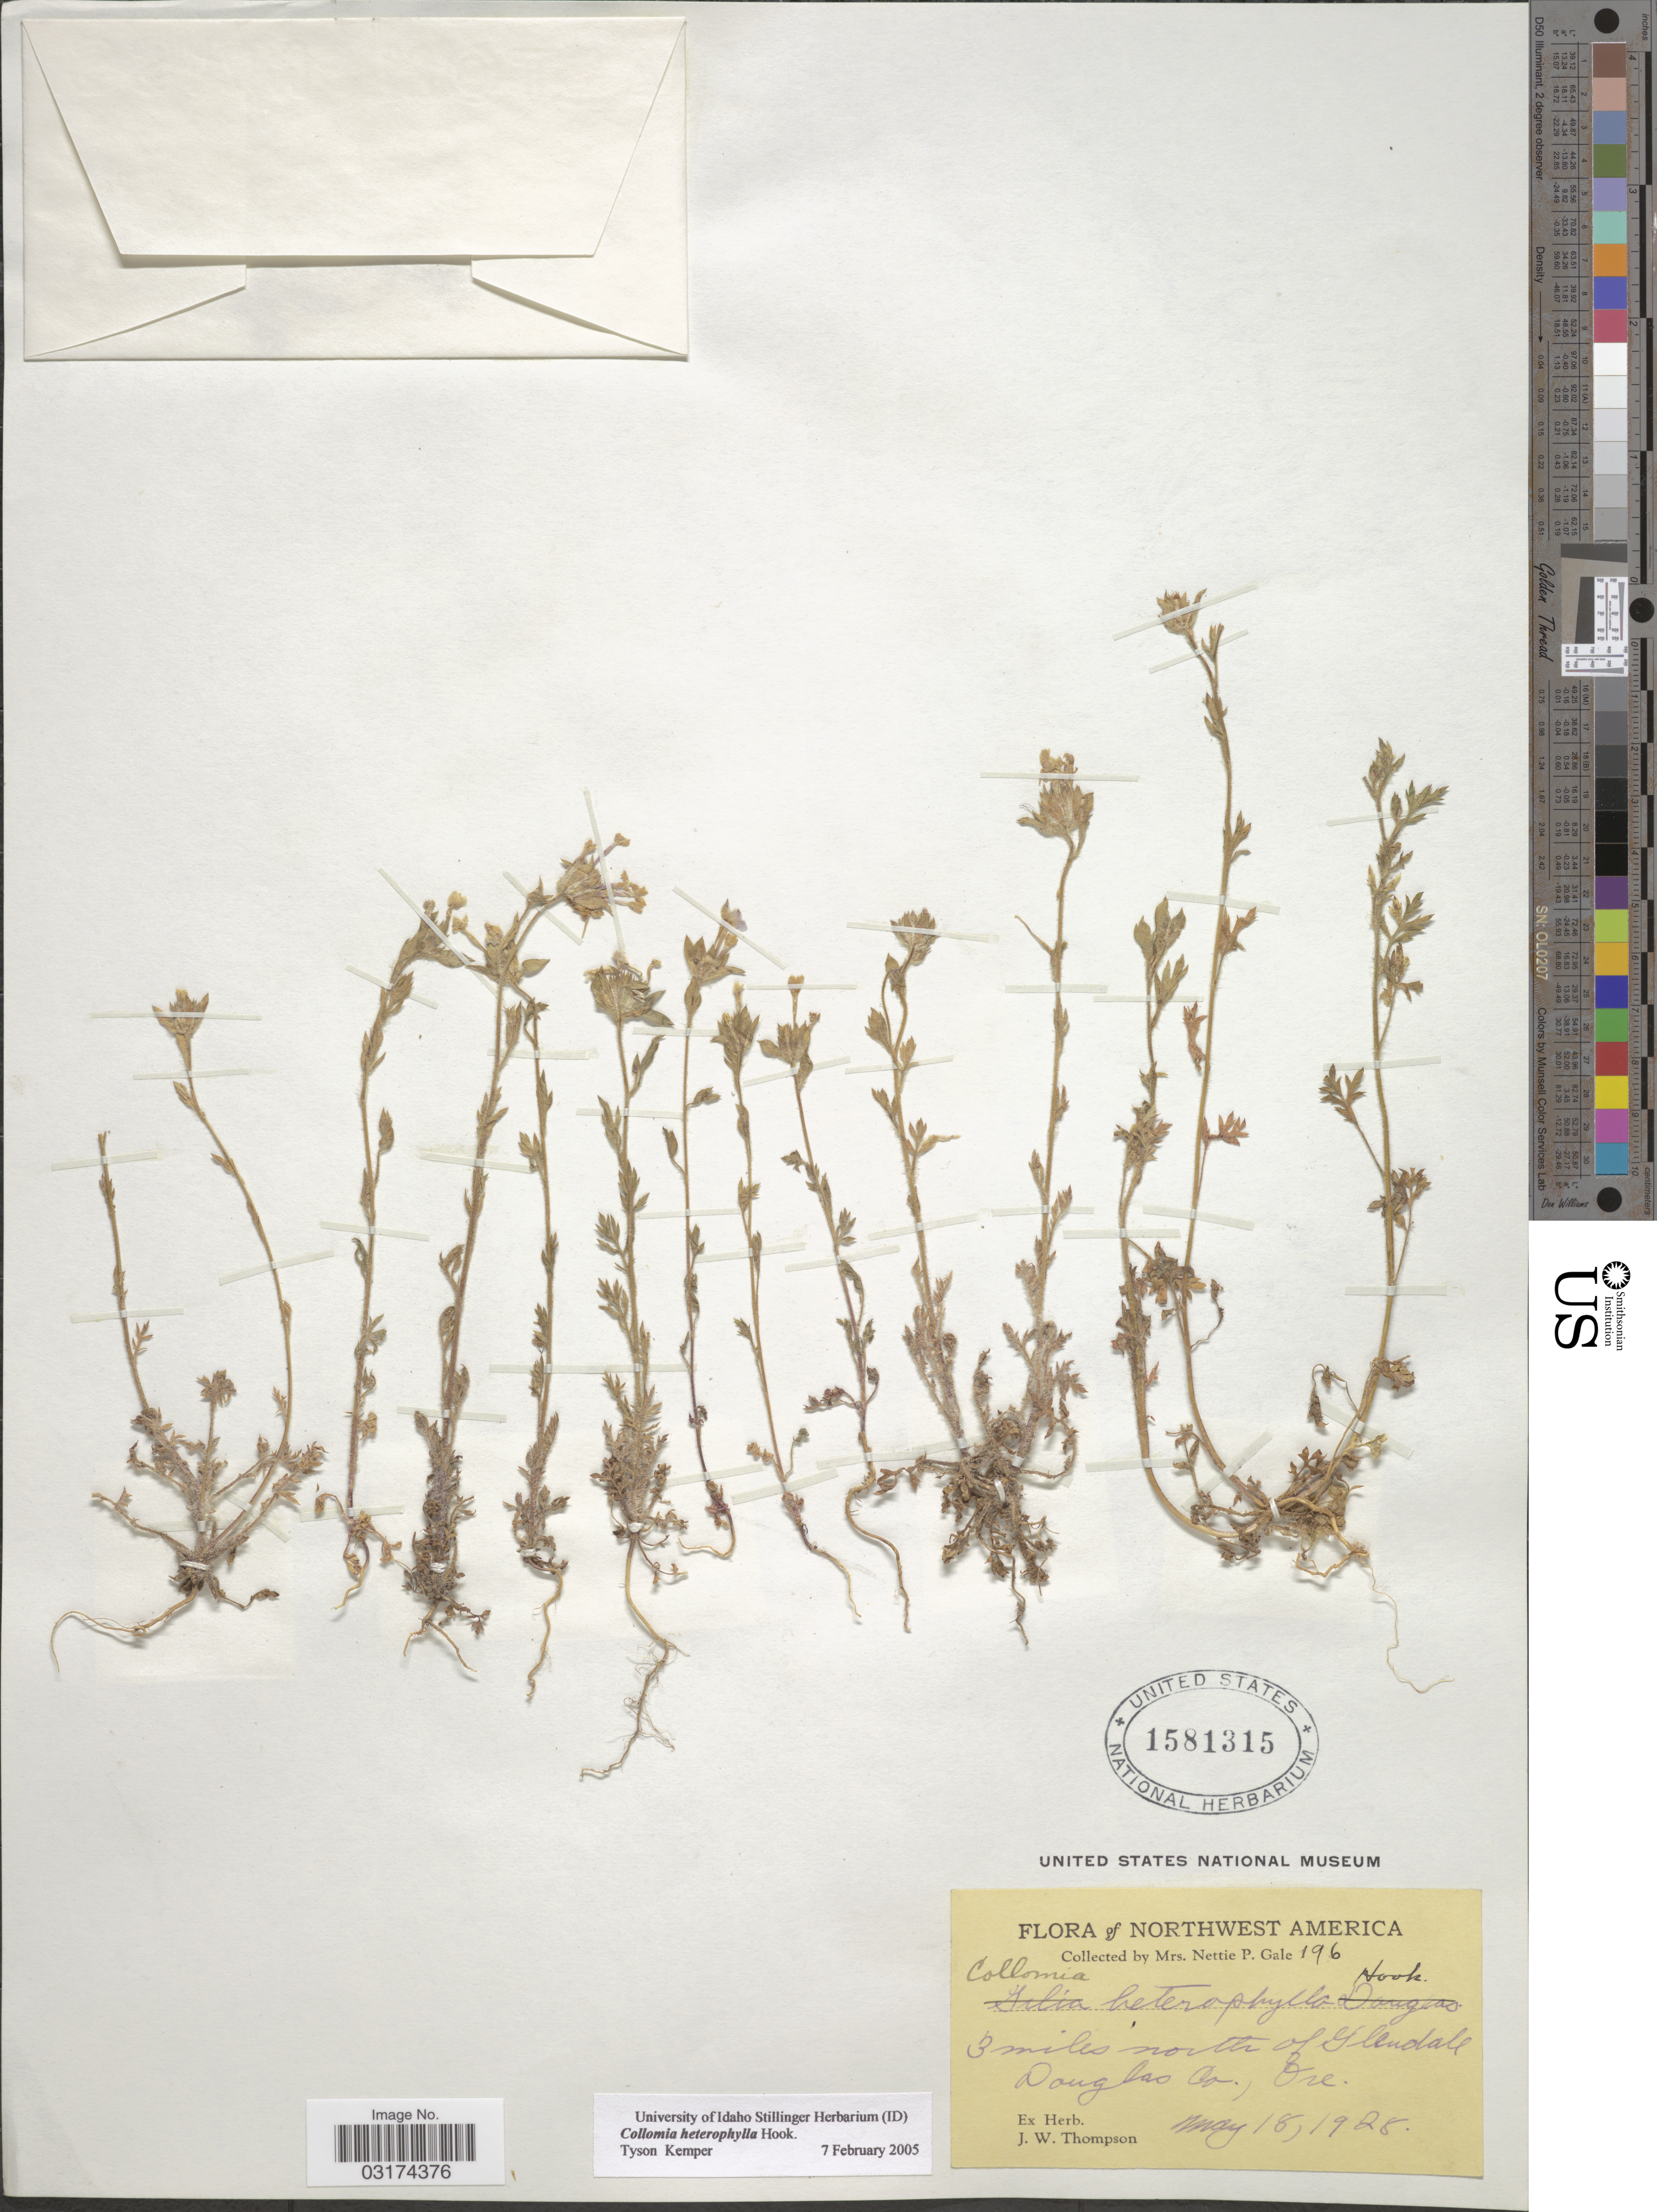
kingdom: Plantae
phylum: Tracheophyta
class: Magnoliopsida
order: Ericales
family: Polemoniaceae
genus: Collomia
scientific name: Collomia heterophylla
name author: Hook.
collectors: N. Gale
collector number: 196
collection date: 1928-05-18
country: United States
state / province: Oregon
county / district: Douglas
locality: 3 miles north of Glendale Douglas Co.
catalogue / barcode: US 1581315